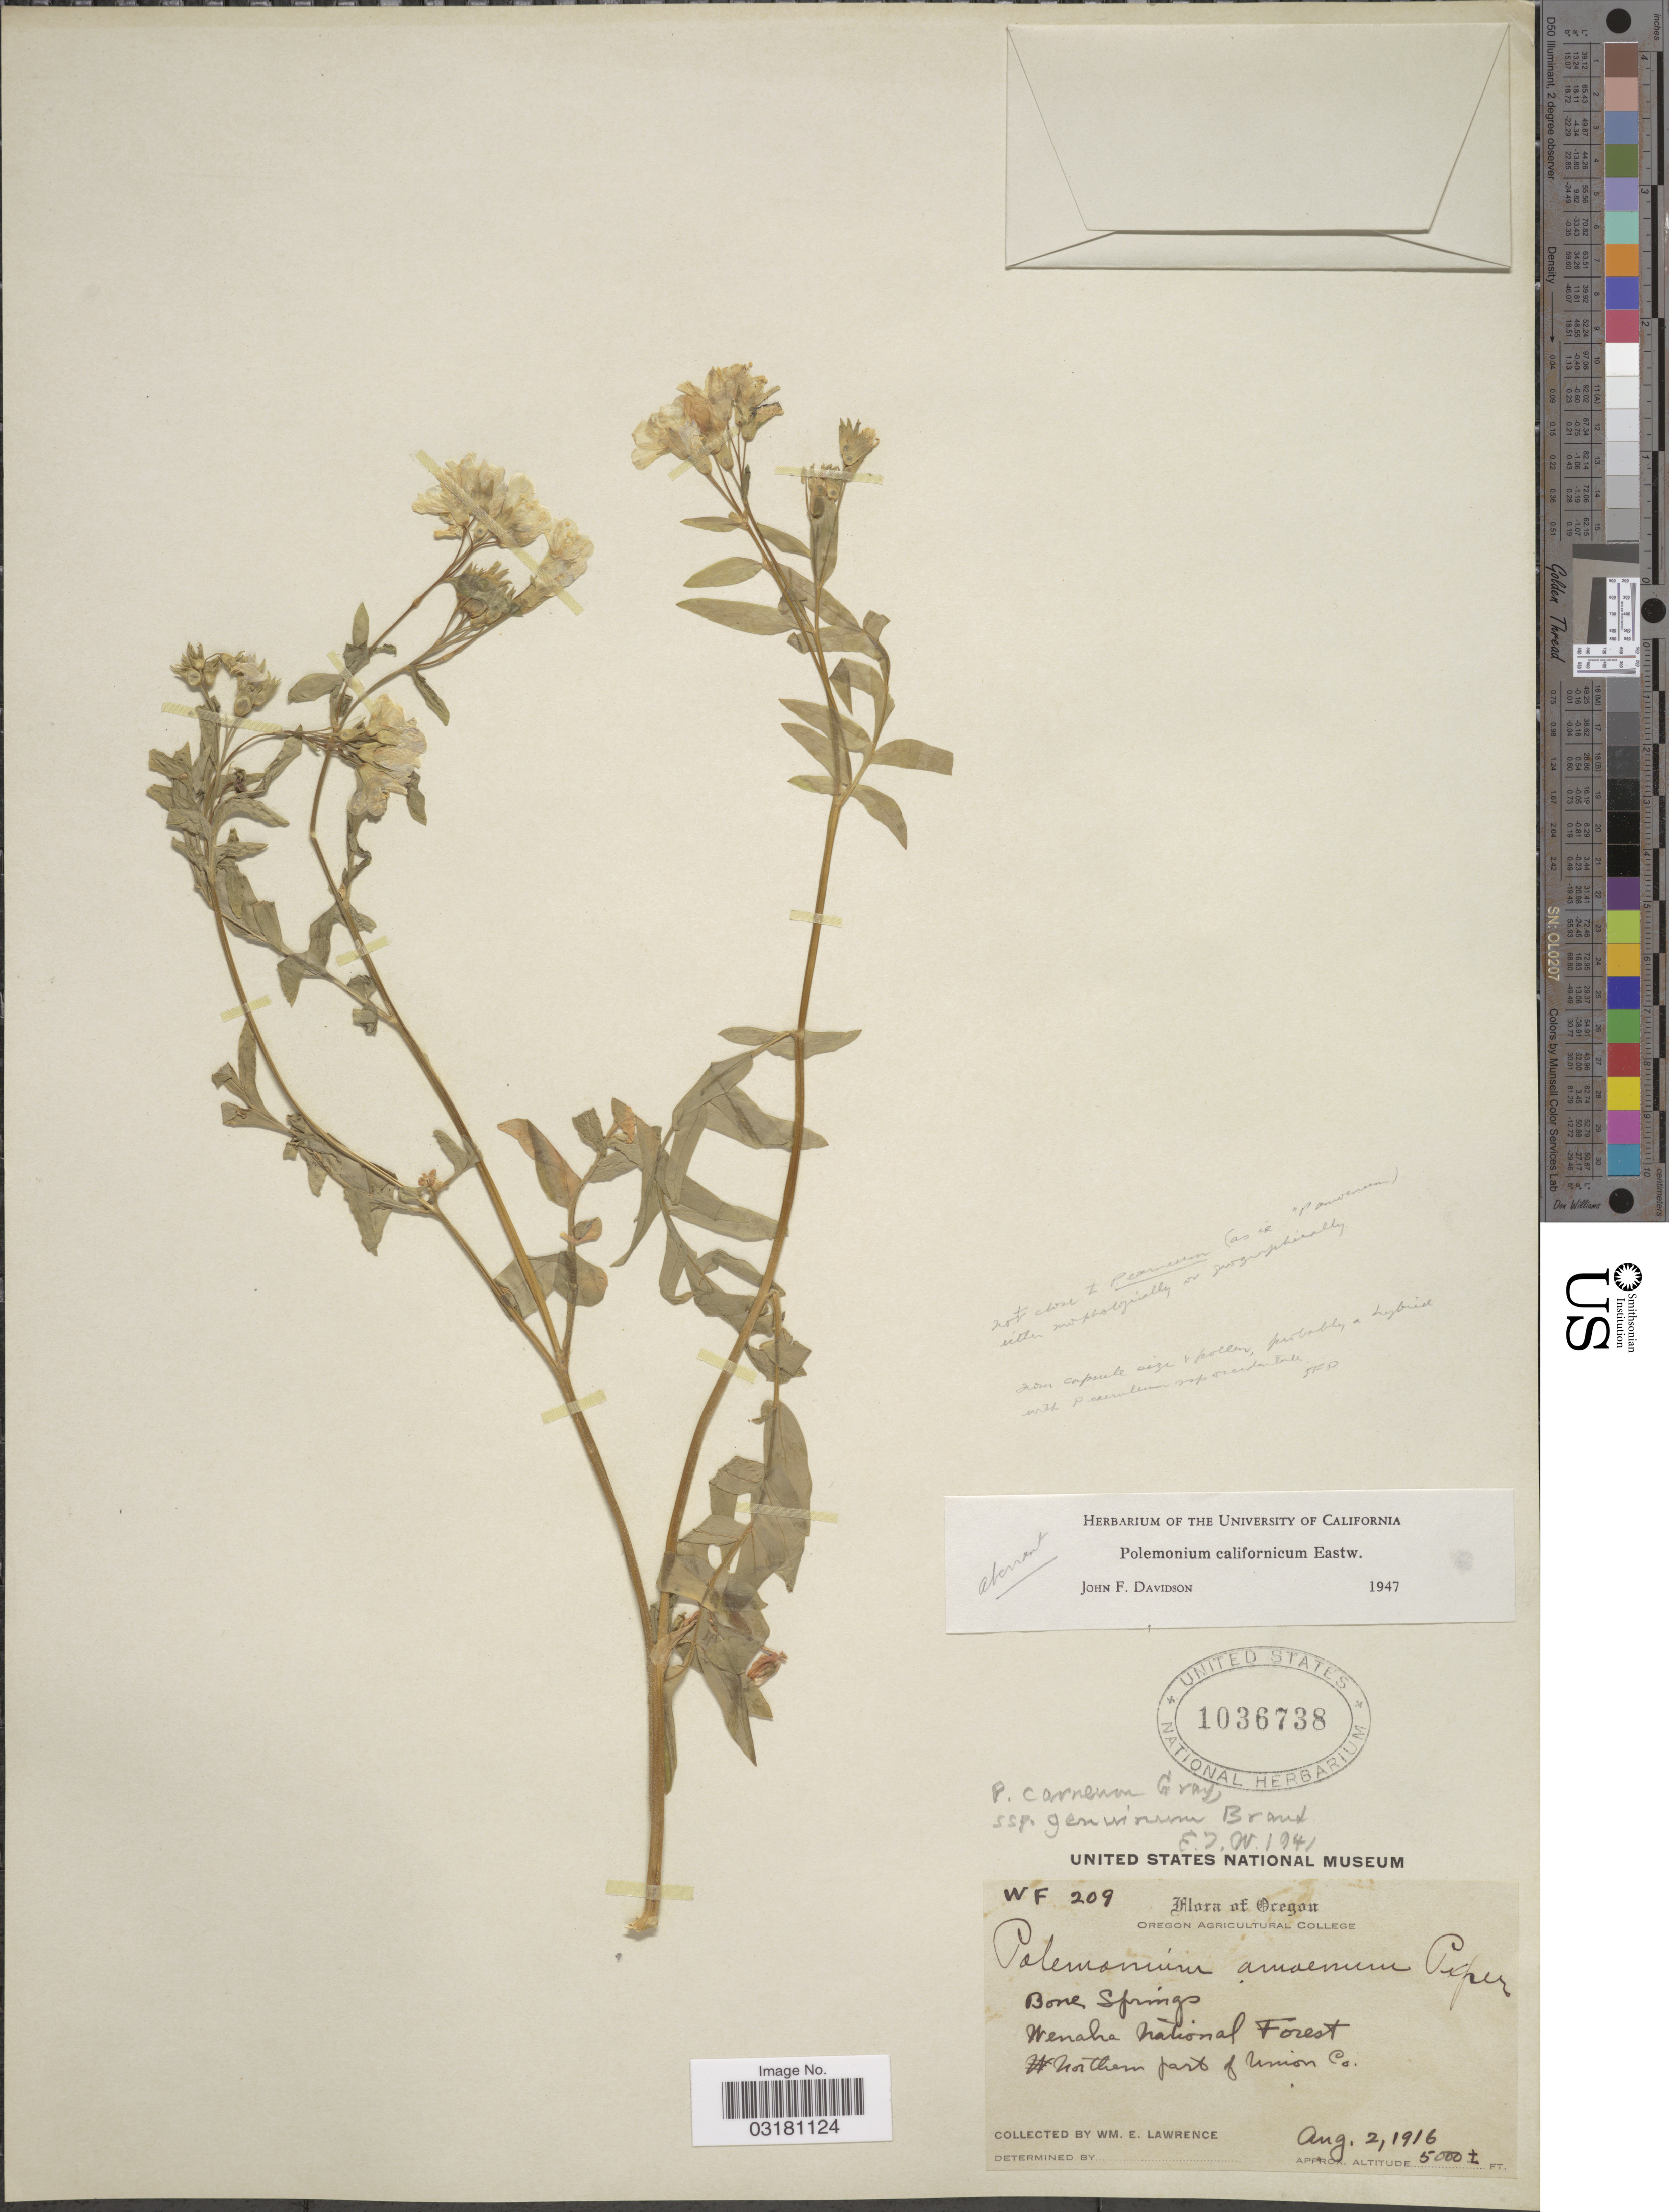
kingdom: Plantae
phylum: Tracheophyta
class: Magnoliopsida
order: Ericales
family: Polemoniaceae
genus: Polemonium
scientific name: Polemonium californicum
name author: Eastw.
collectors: W. Lawrence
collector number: WF209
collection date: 1916-08-02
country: United States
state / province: Oregon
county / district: Union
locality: Bone Springs. Wenaha National Forest. Northern part of Union Co.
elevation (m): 1524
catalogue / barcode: US 1036738